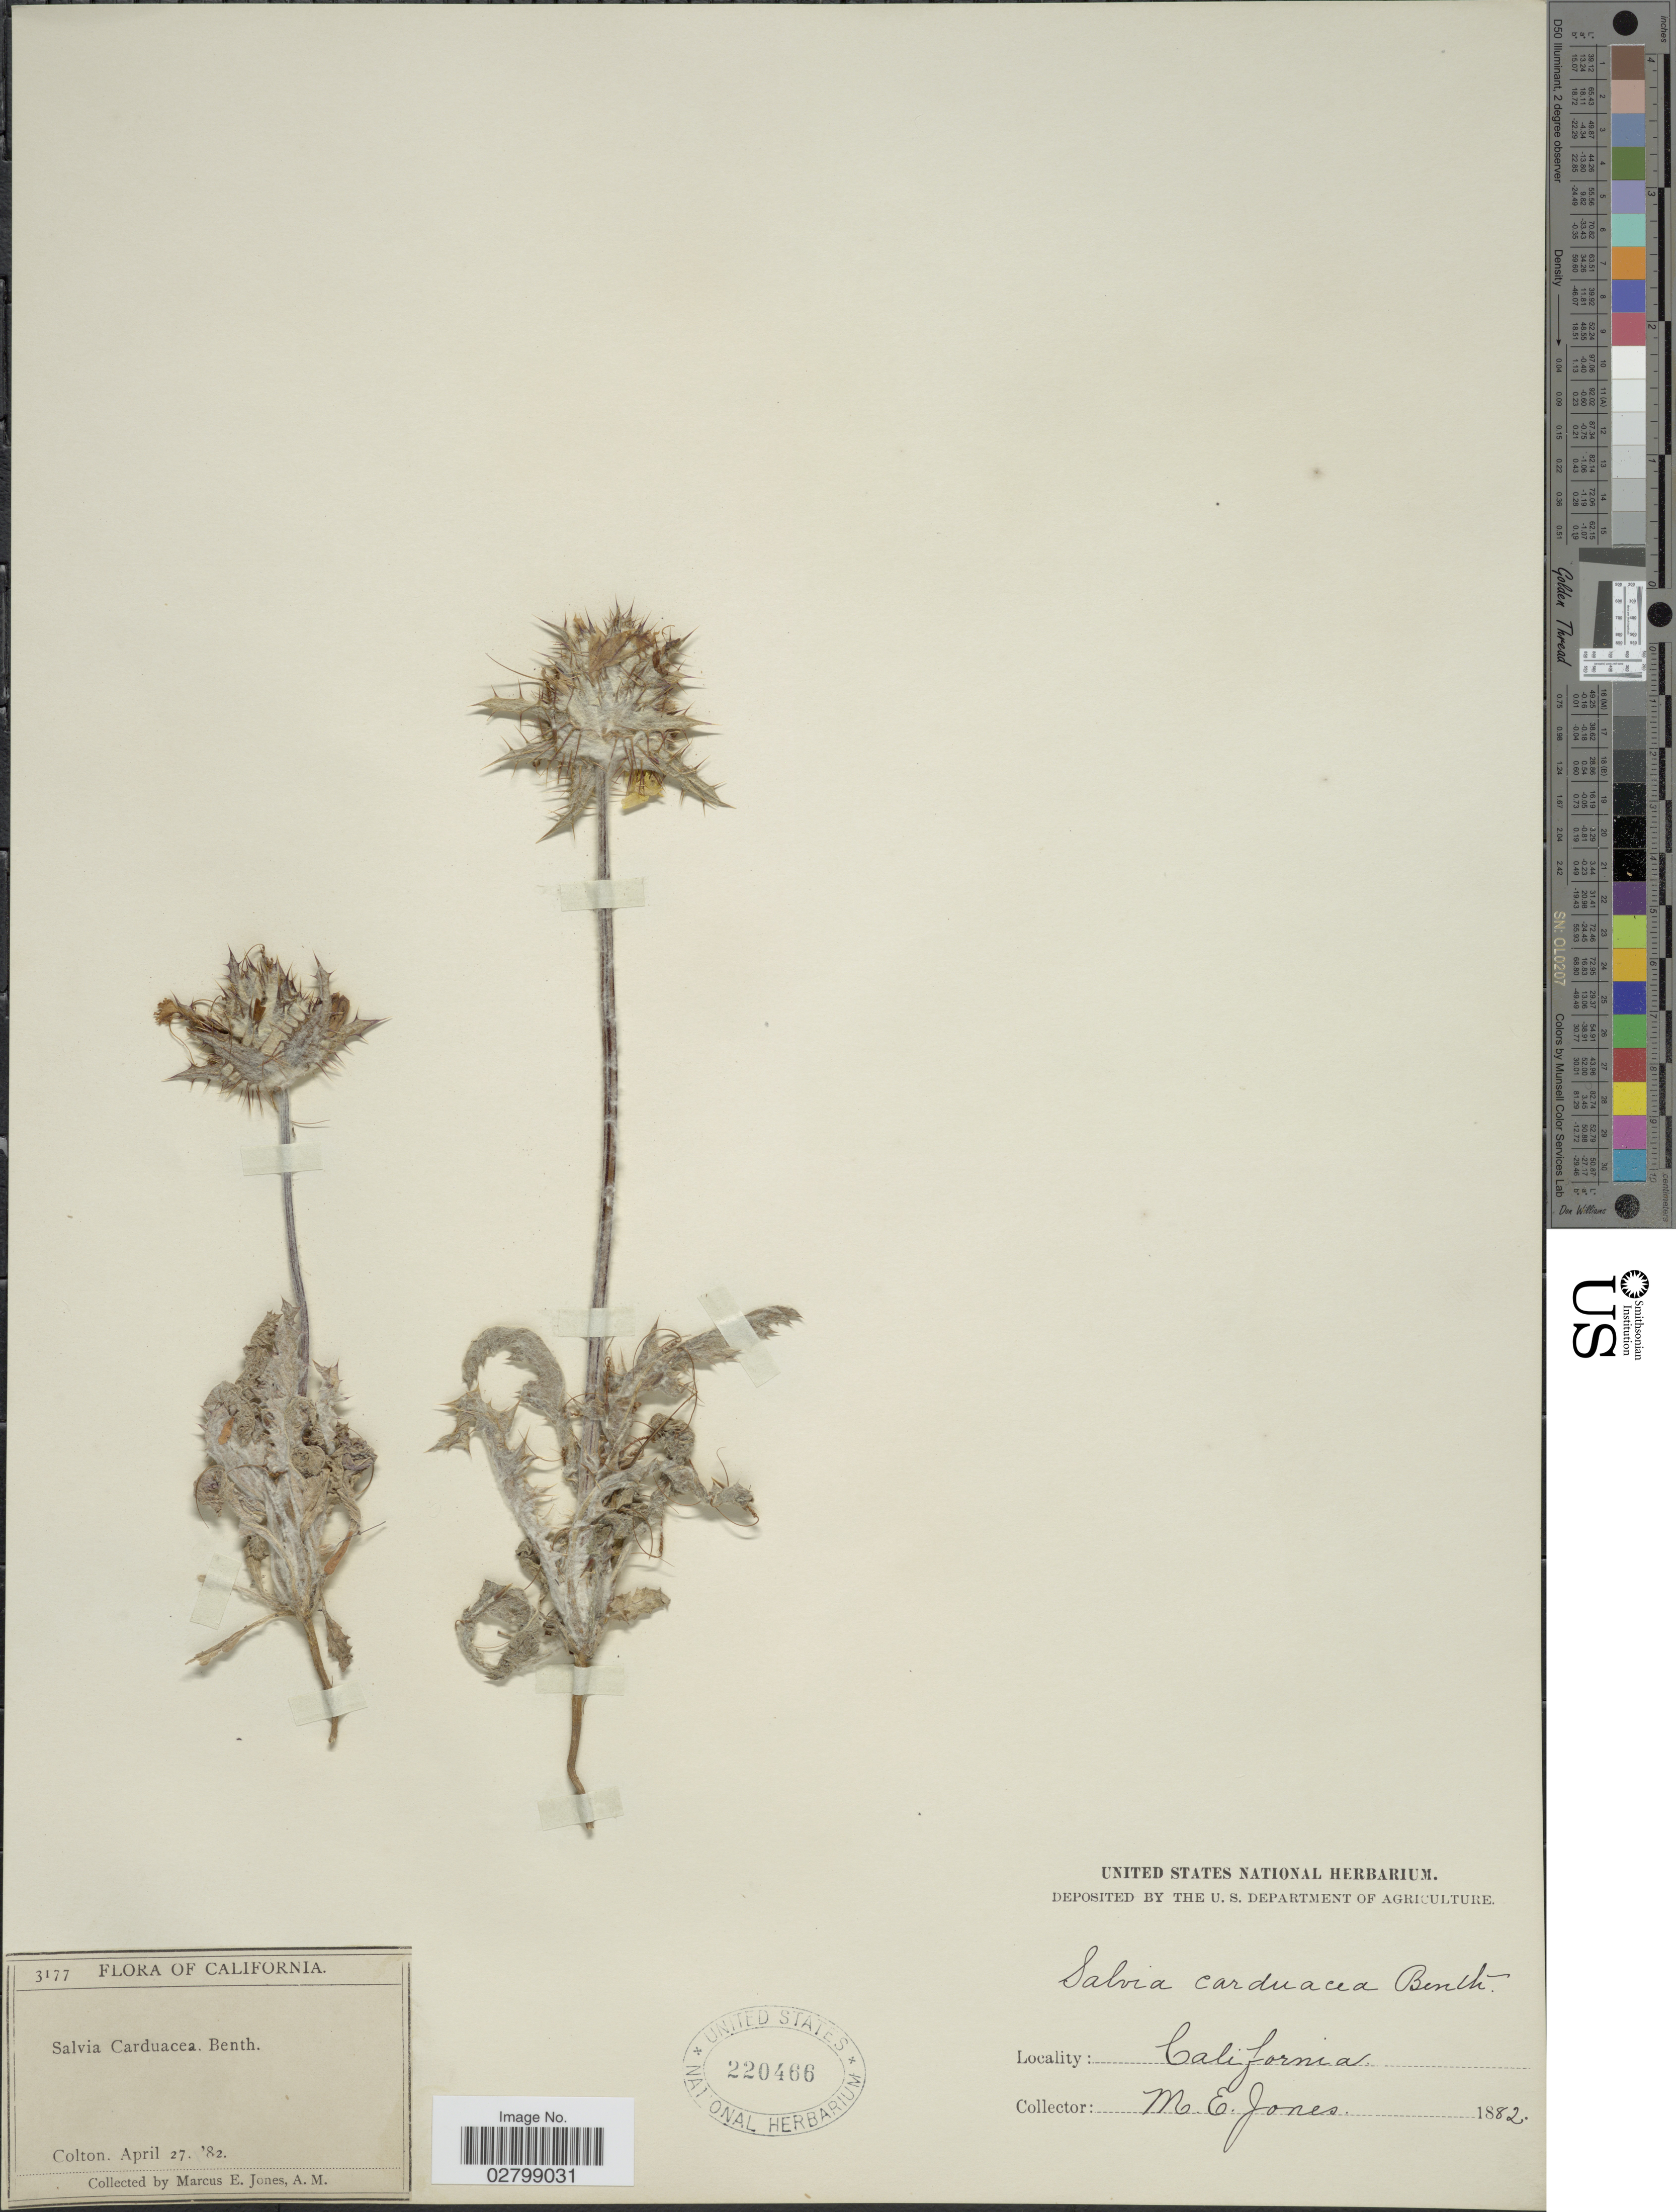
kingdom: Plantae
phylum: Tracheophyta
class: Magnoliopsida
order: Lamiales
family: Lamiaceae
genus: Salvia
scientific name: Salvia carduacea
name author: Benth.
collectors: M. E. Jones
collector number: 3177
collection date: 1882-04-27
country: United States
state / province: California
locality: Colton.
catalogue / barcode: US 220466